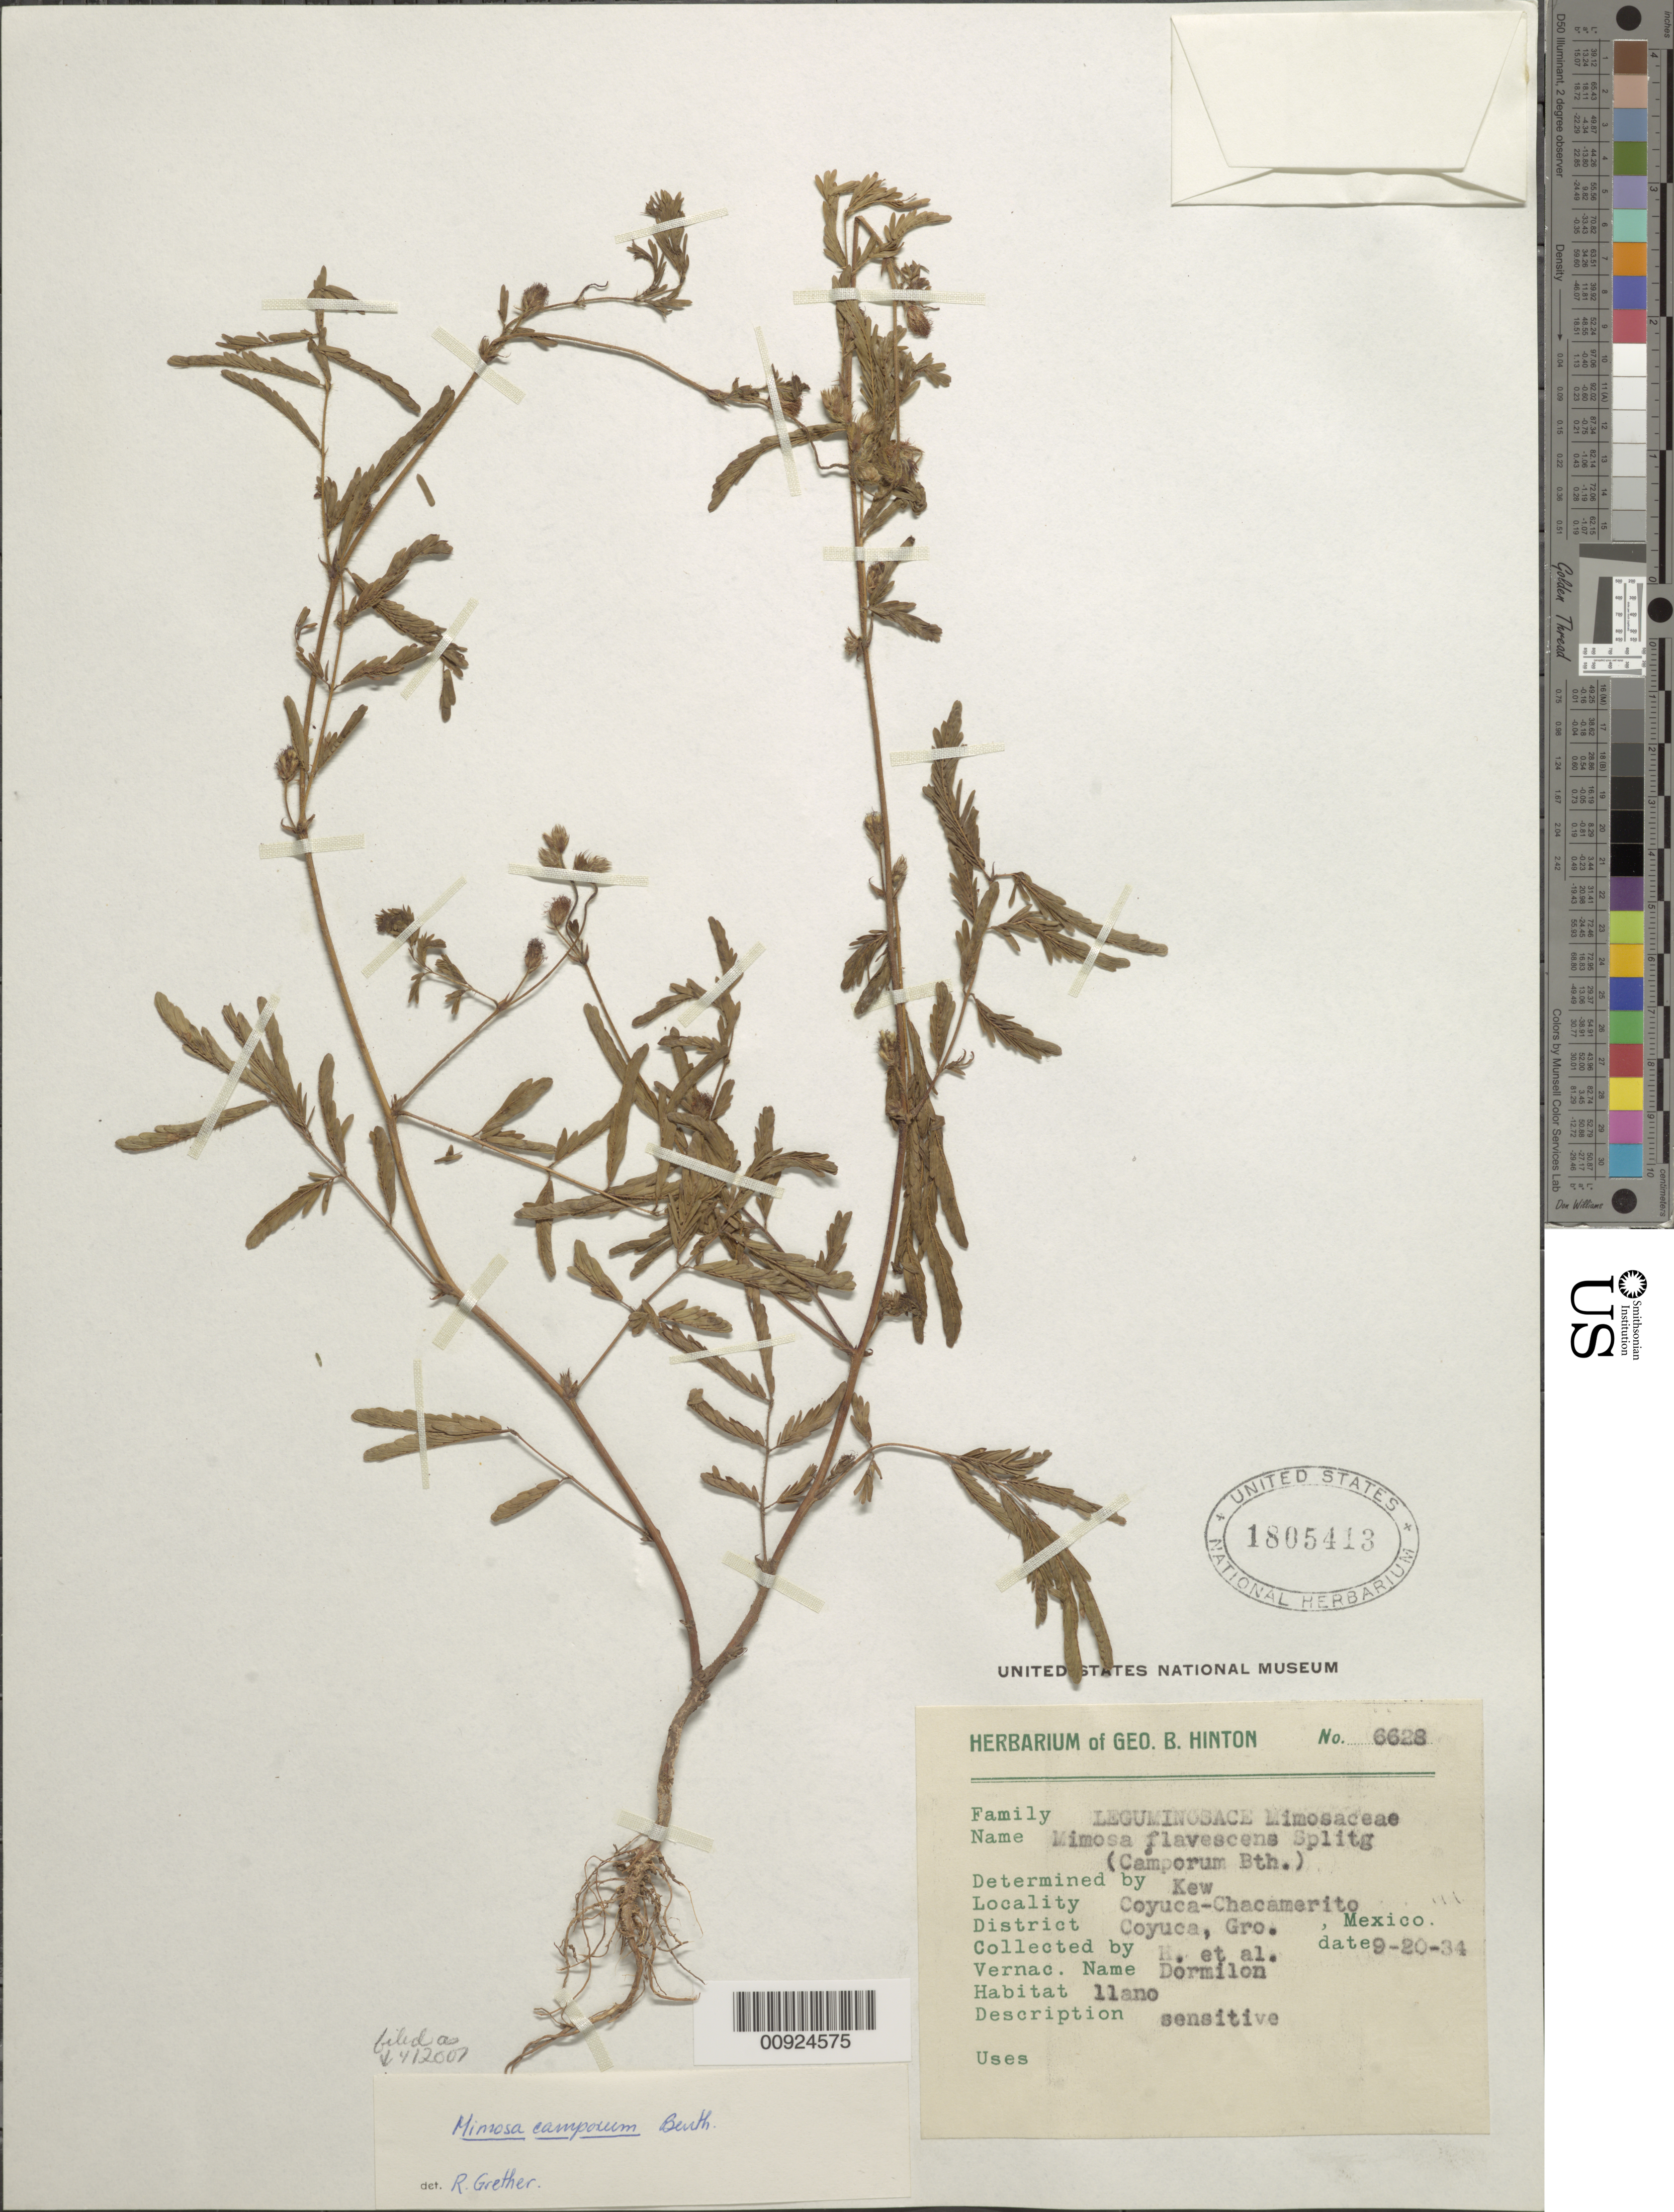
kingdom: Plantae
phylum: Tracheophyta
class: Magnoliopsida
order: Fabales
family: Fabaceae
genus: Mimosa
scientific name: Mimosa camporum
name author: Benth.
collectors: G. B. Hinton & et al.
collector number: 6628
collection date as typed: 20 Sep 1934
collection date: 1934-09-20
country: Mexico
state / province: Guerrero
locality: Coyuca - Chacamerito, District Coyuca, Guerrero.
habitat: Llano.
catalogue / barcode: US 1805413